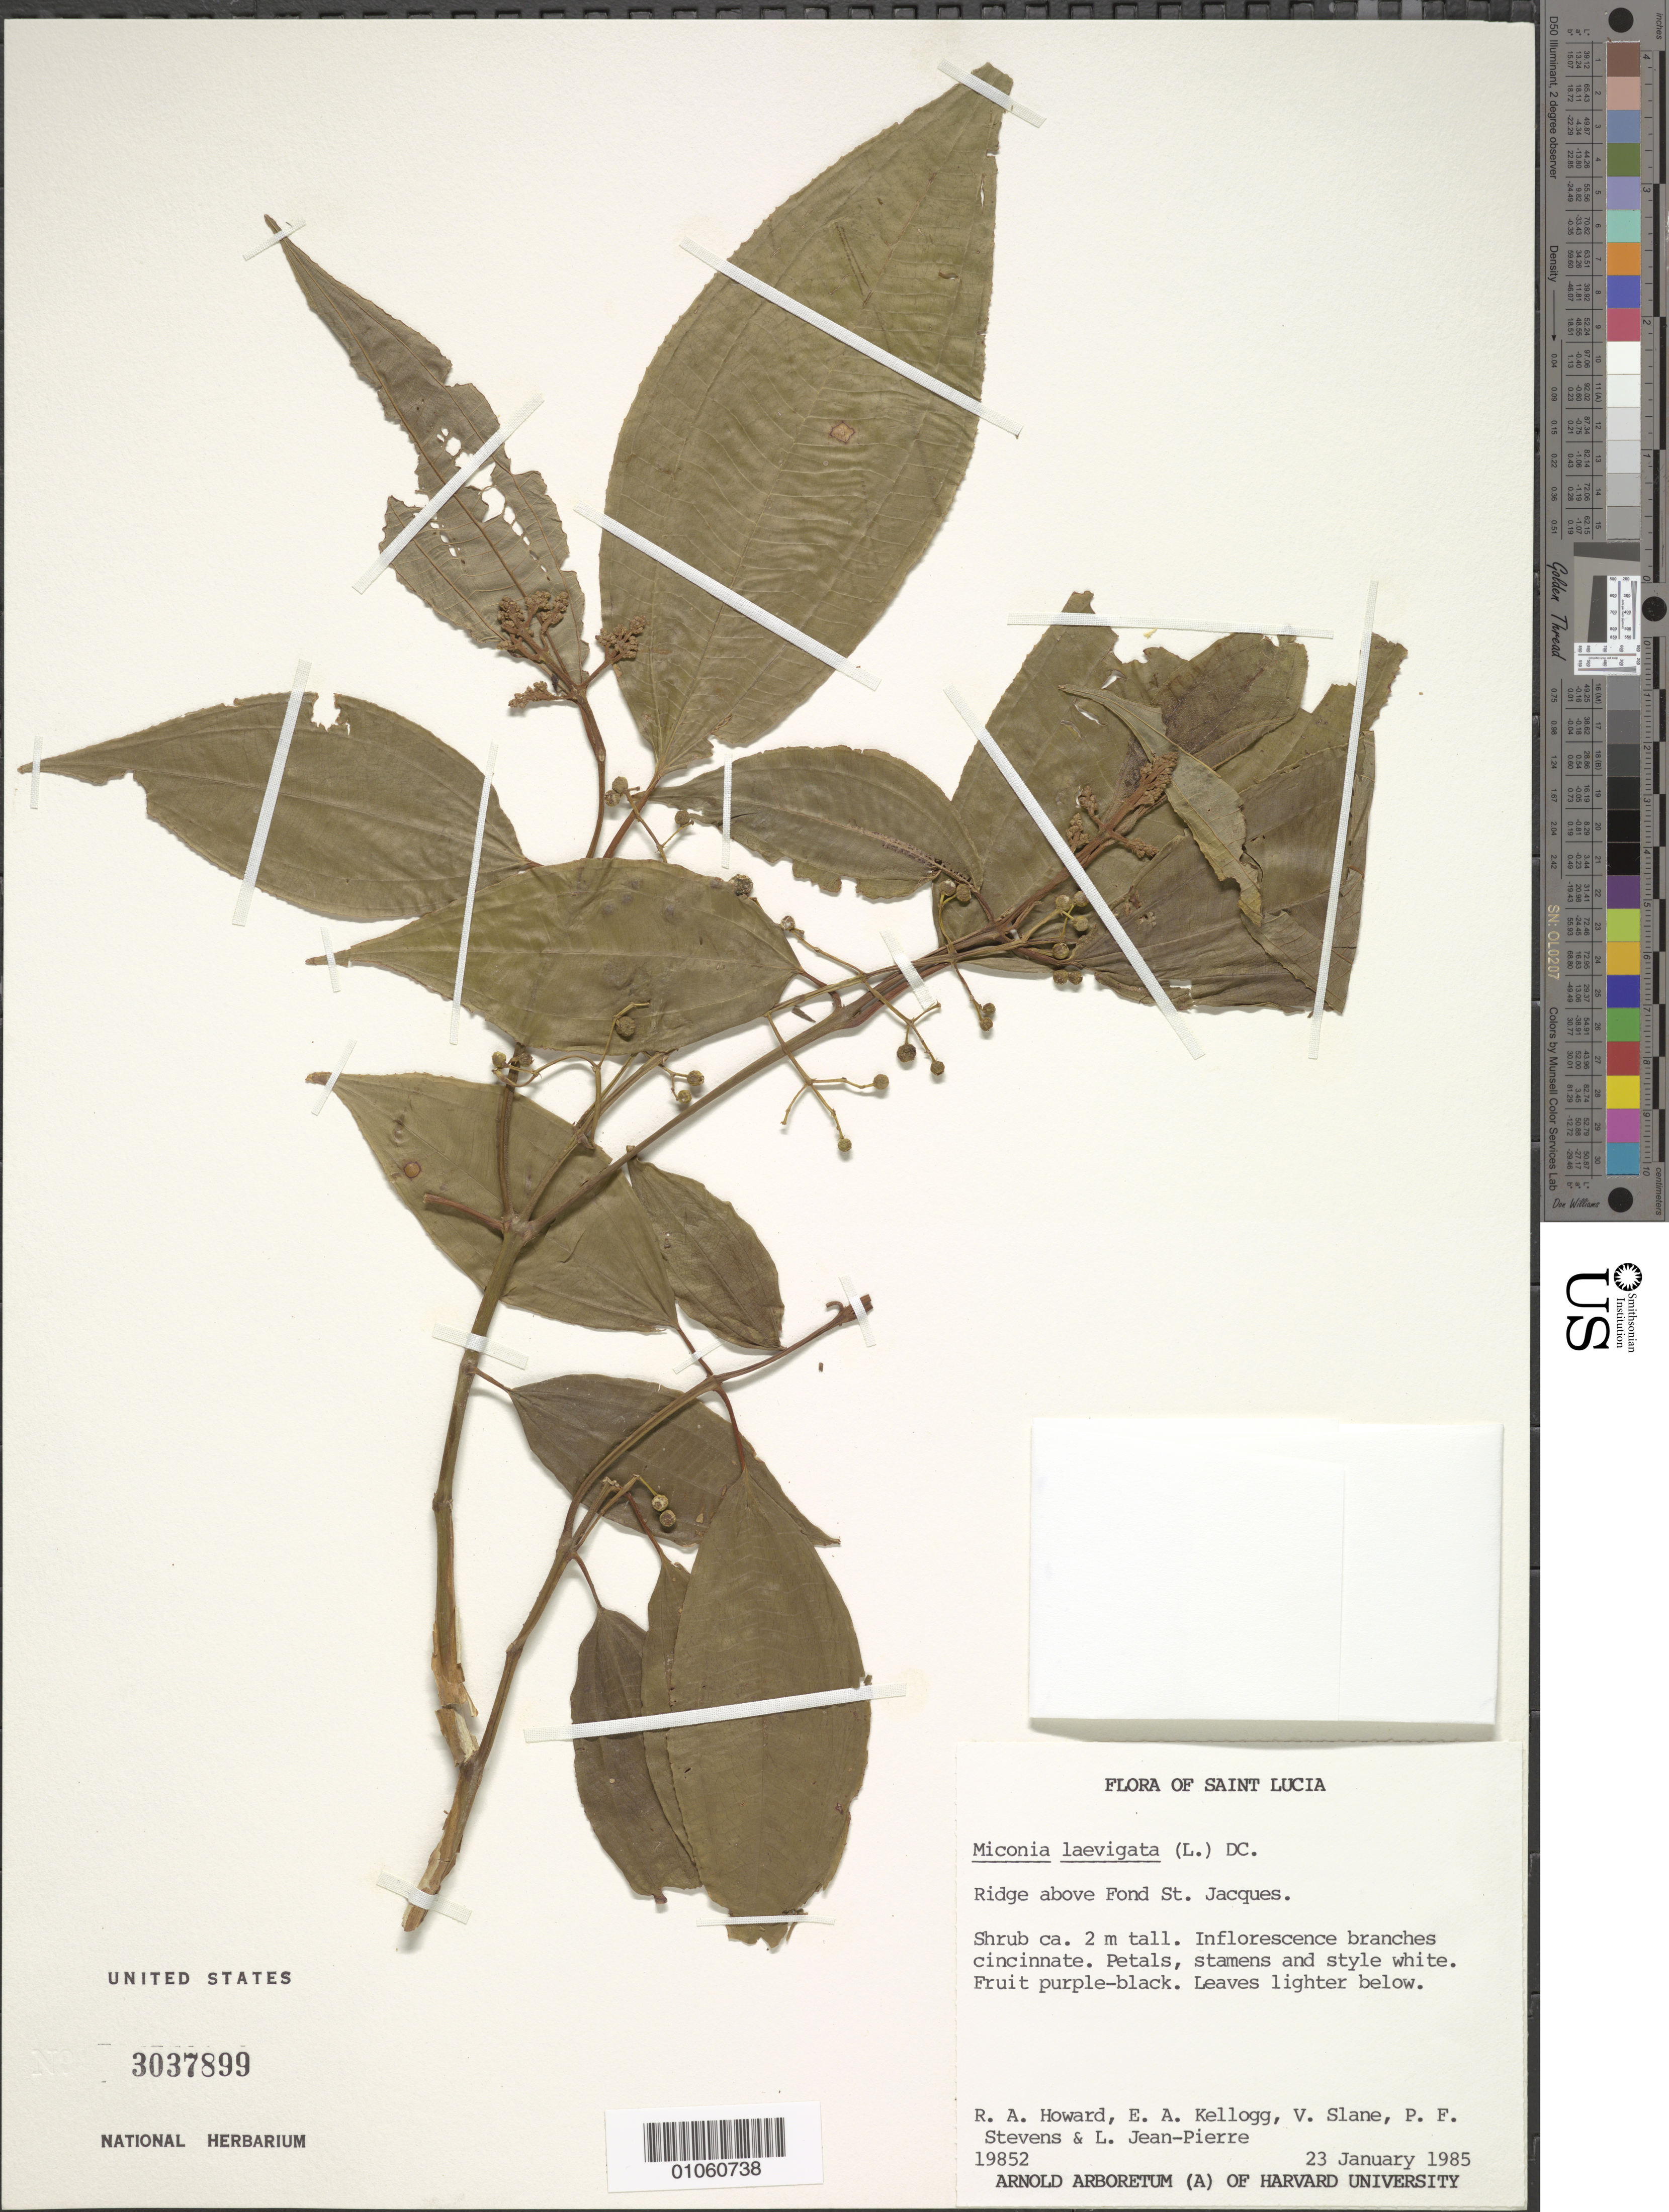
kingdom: Plantae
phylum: Tracheophyta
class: Magnoliopsida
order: Myrtales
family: Melastomataceae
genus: Miconia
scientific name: Miconia laevigata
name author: (L.) D. Don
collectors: R. A. Howard, E. A. Kellogg, V. Slane, P. F. Stevens & L. L. Jean-Pierre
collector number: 19852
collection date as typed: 23 Jan 1985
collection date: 1985-01-23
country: St. Lucia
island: St. Lucia I.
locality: Fond St. Jacques, ridge above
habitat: Ridge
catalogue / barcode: US 3037899